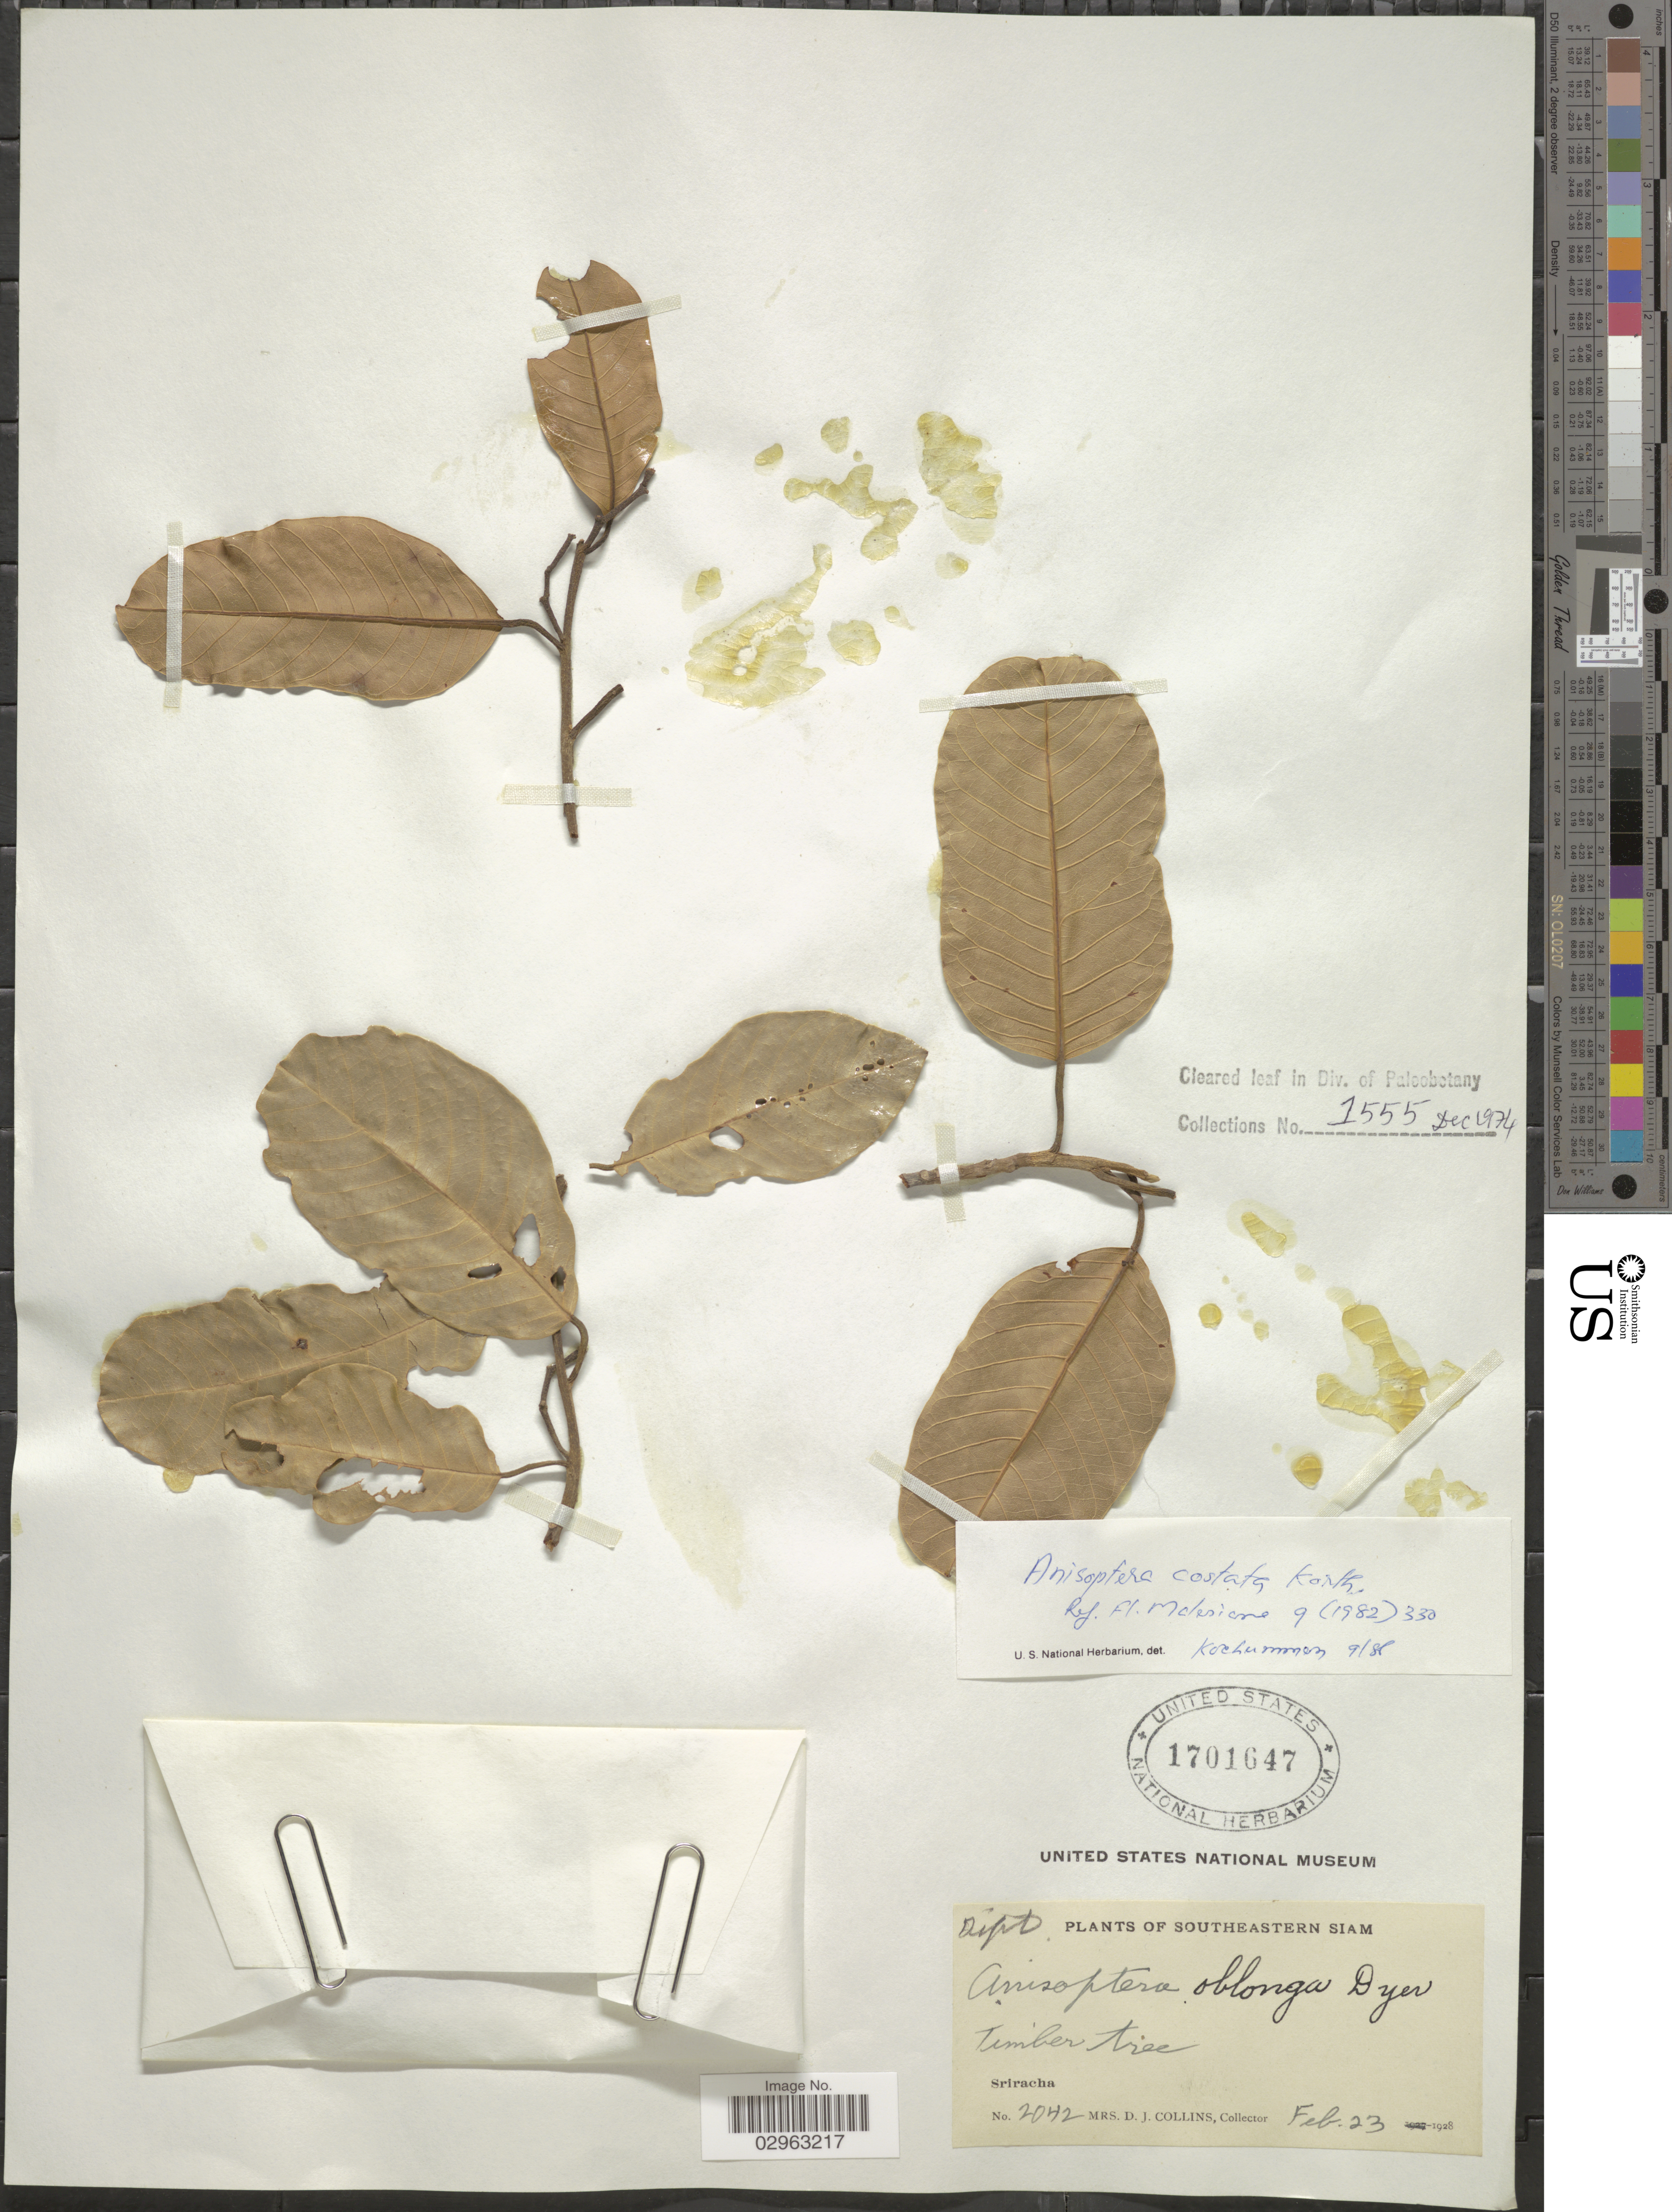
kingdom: Plantae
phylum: Tracheophyta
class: Magnoliopsida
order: Malvales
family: Dipterocarpaceae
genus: Anisoptera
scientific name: Anisoptera costata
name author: Korth.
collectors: Mrs. D. J. Collins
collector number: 2042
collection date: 1928-02-23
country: Thailand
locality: Southeastern Siam, Sriracha.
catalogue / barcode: US 1701647